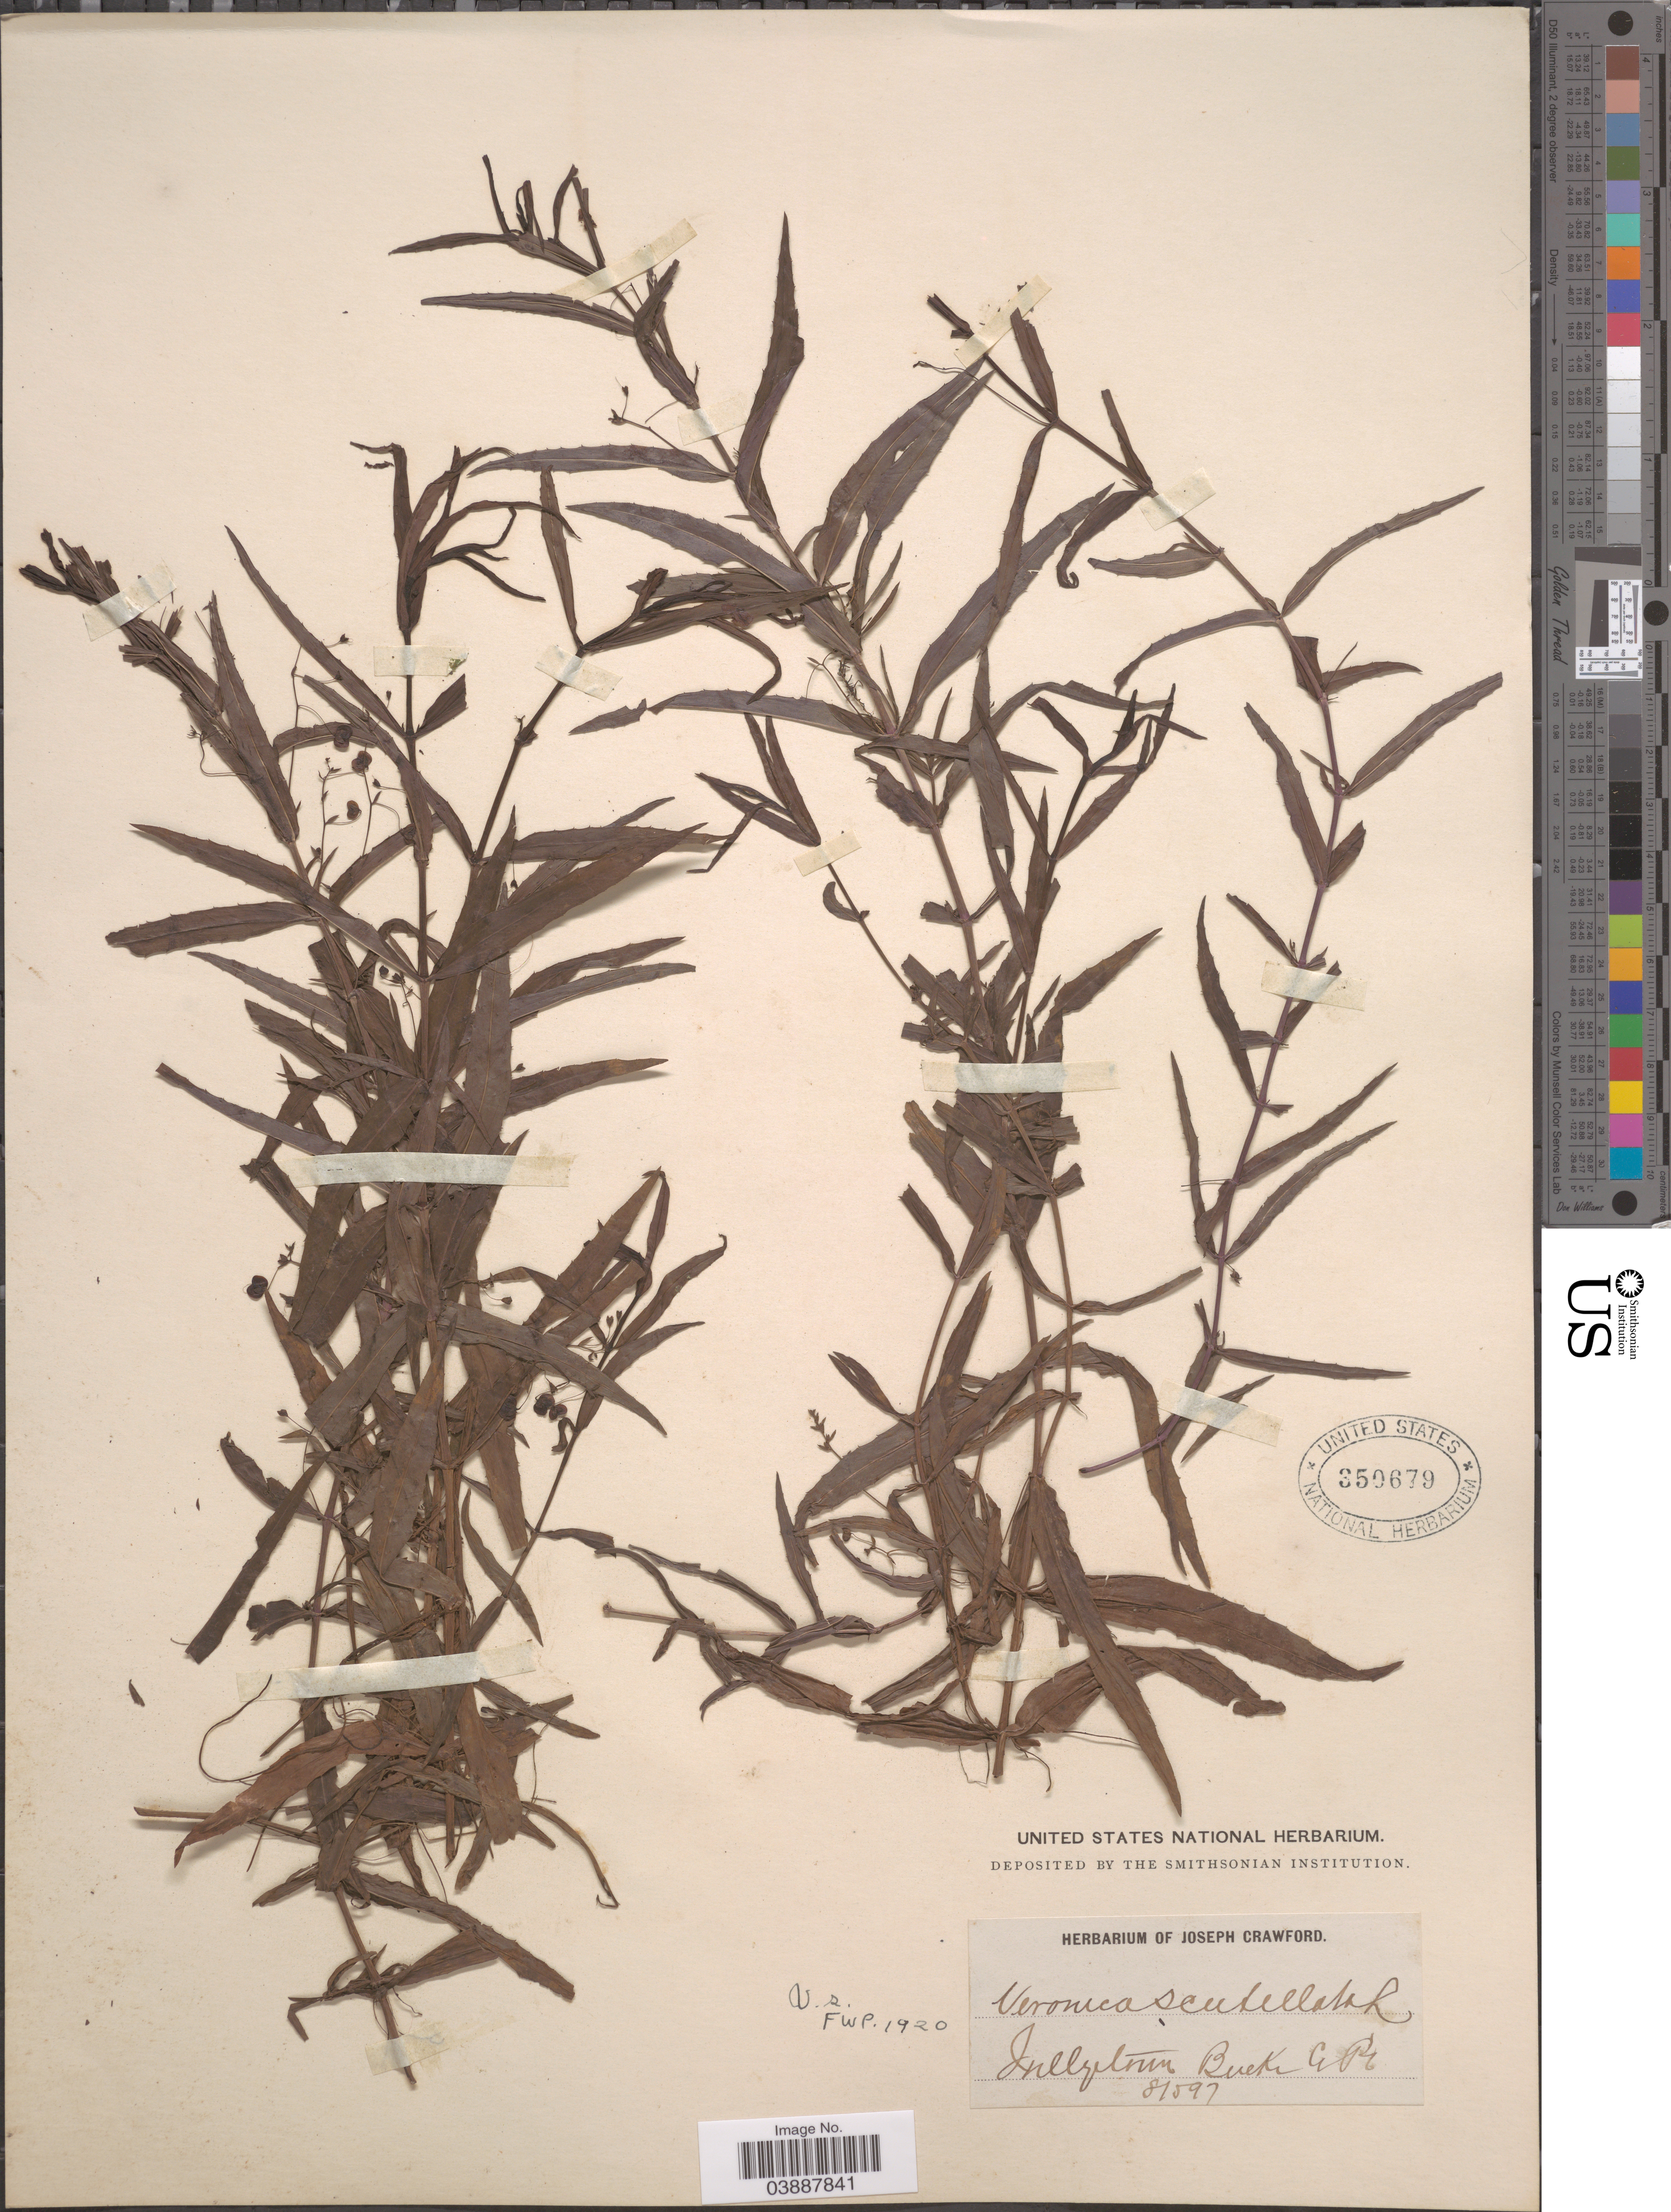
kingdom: Plantae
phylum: Tracheophyta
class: Magnoliopsida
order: Lamiales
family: Plantaginaceae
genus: Veronica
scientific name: Veronica scutellata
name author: L.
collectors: ex herb. Joseph Crawford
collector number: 81597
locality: [illegible text].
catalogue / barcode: US 350679